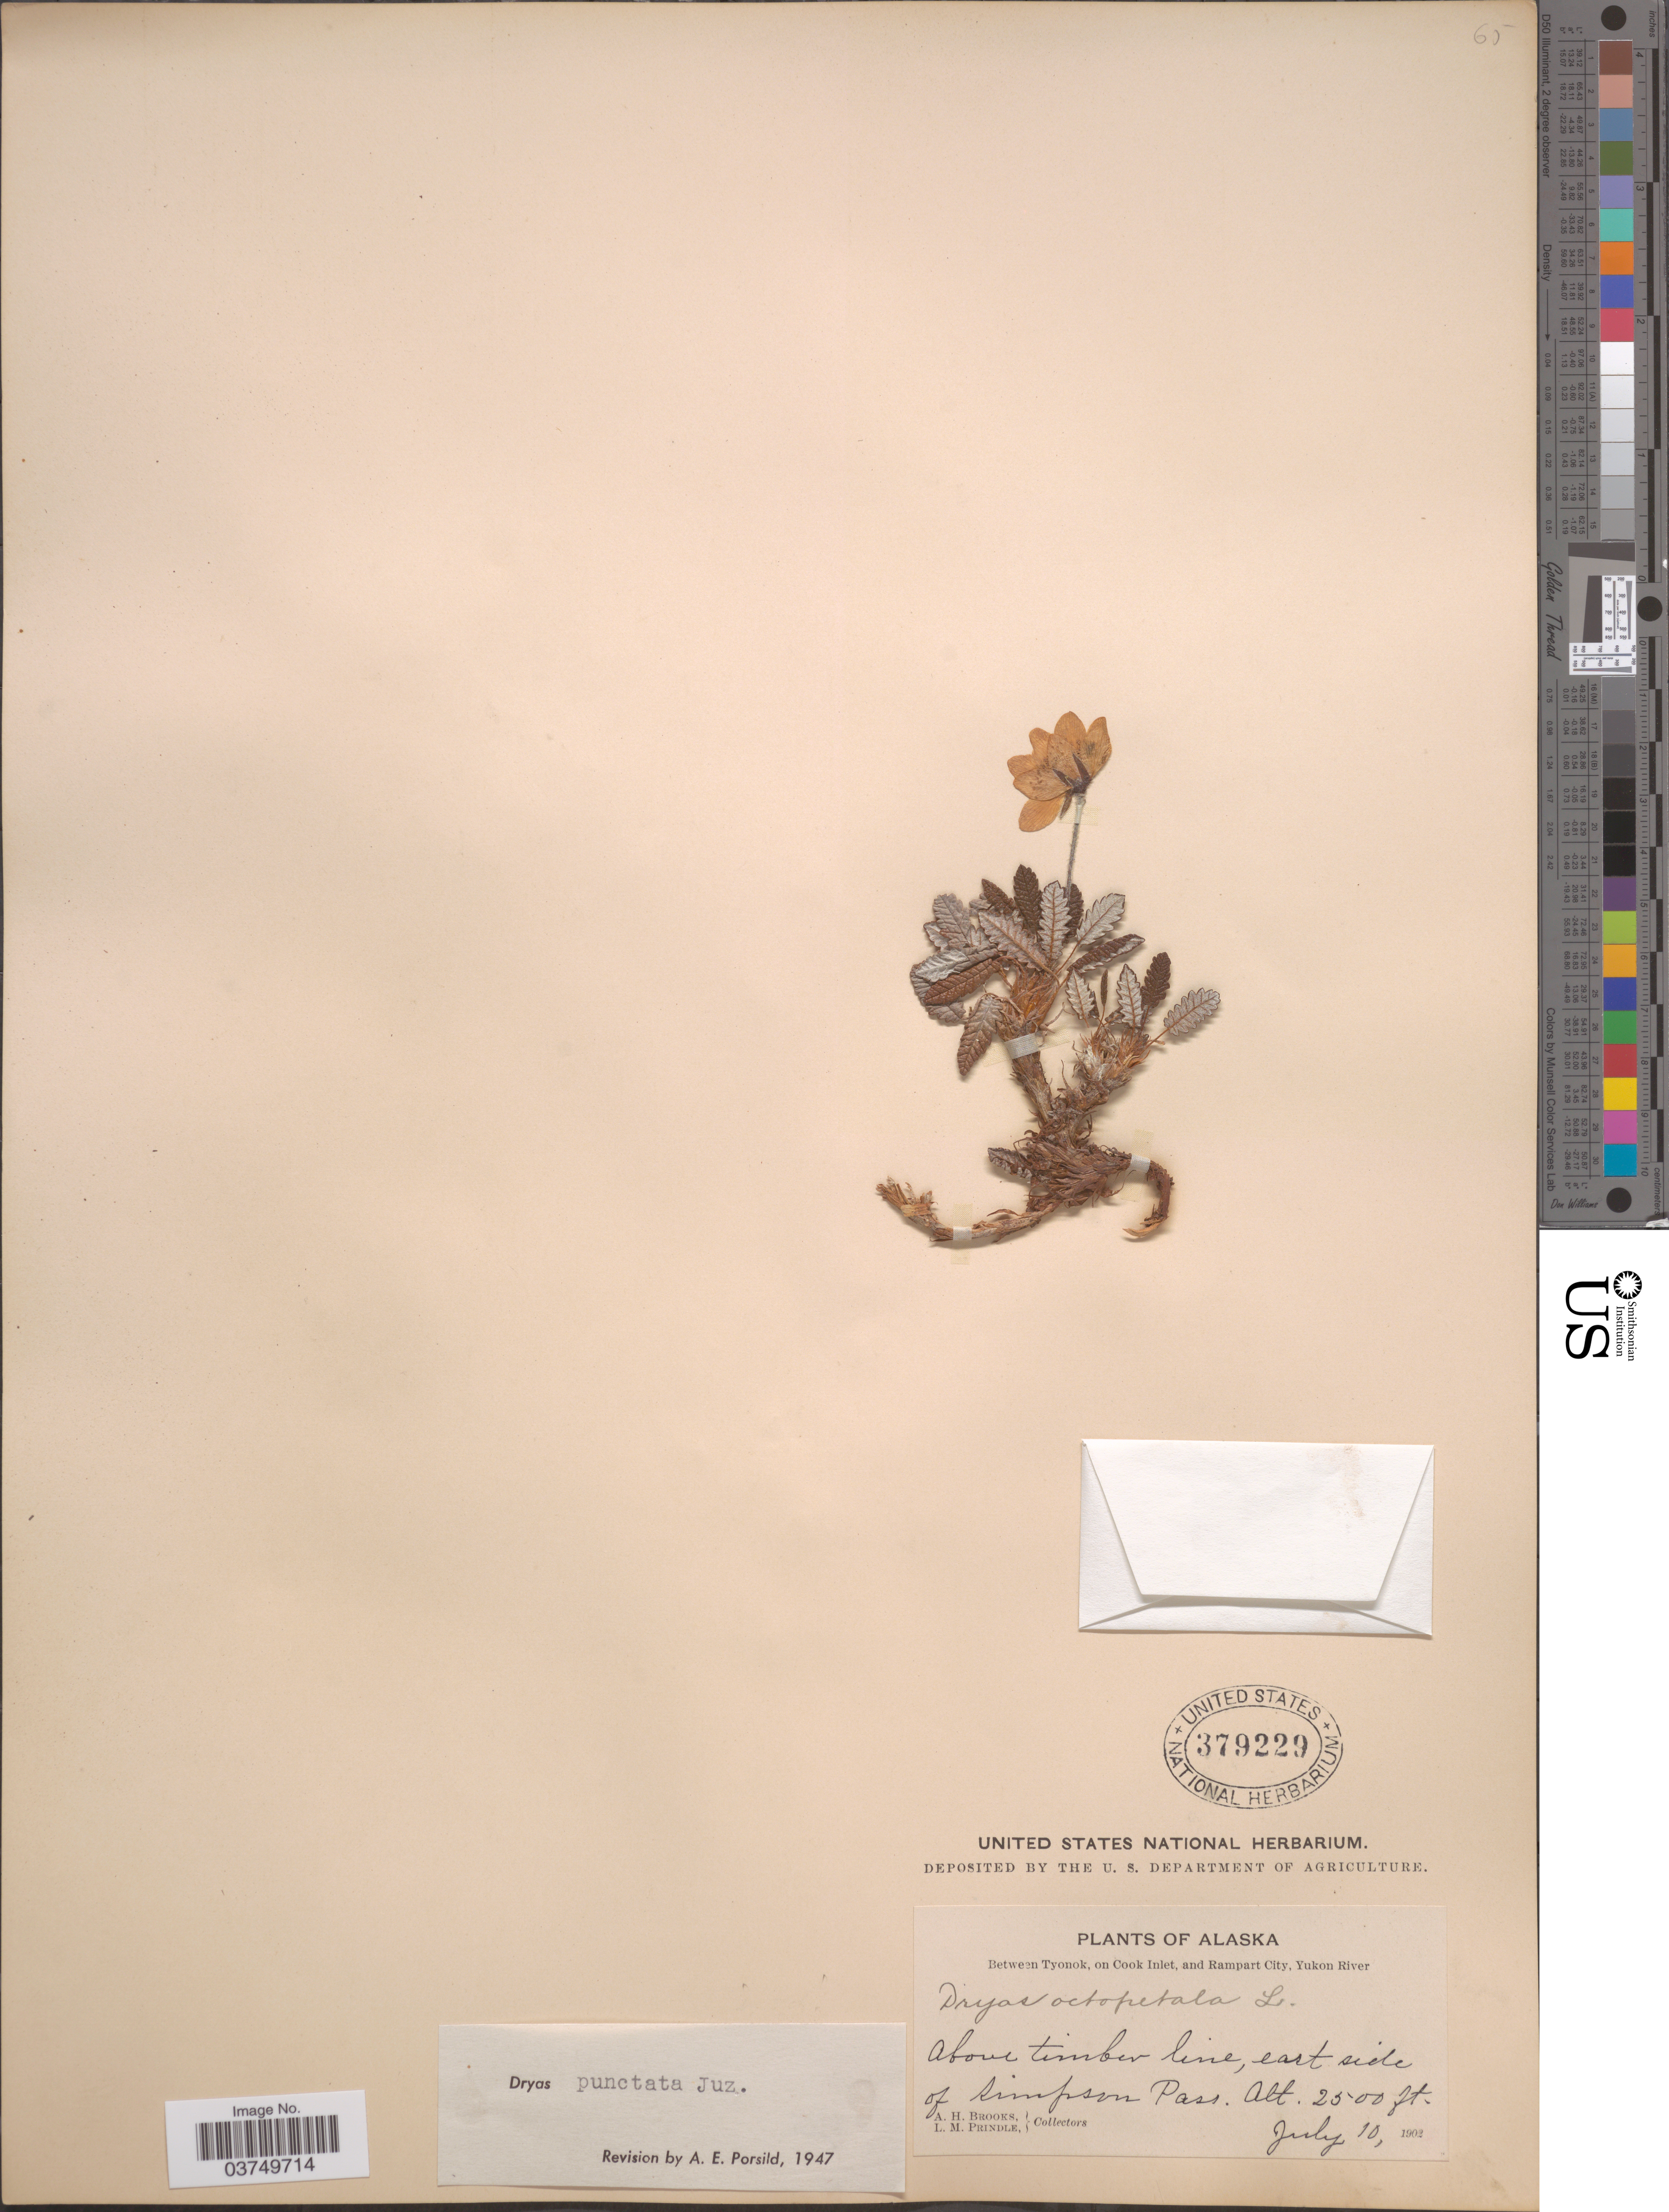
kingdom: Plantae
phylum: Tracheophyta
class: Magnoliopsida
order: Rosales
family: Rosaceae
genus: Dryas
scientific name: Dryas punctata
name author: Juz.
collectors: A. Brooks & L. Prindle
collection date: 1902-07-10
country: United States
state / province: Alaska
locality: Between Tyonok, on Cook Inlet, and Rampart City, Yukon River. Above timber line, east side of Simpson Pass.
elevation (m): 762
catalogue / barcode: US 379229